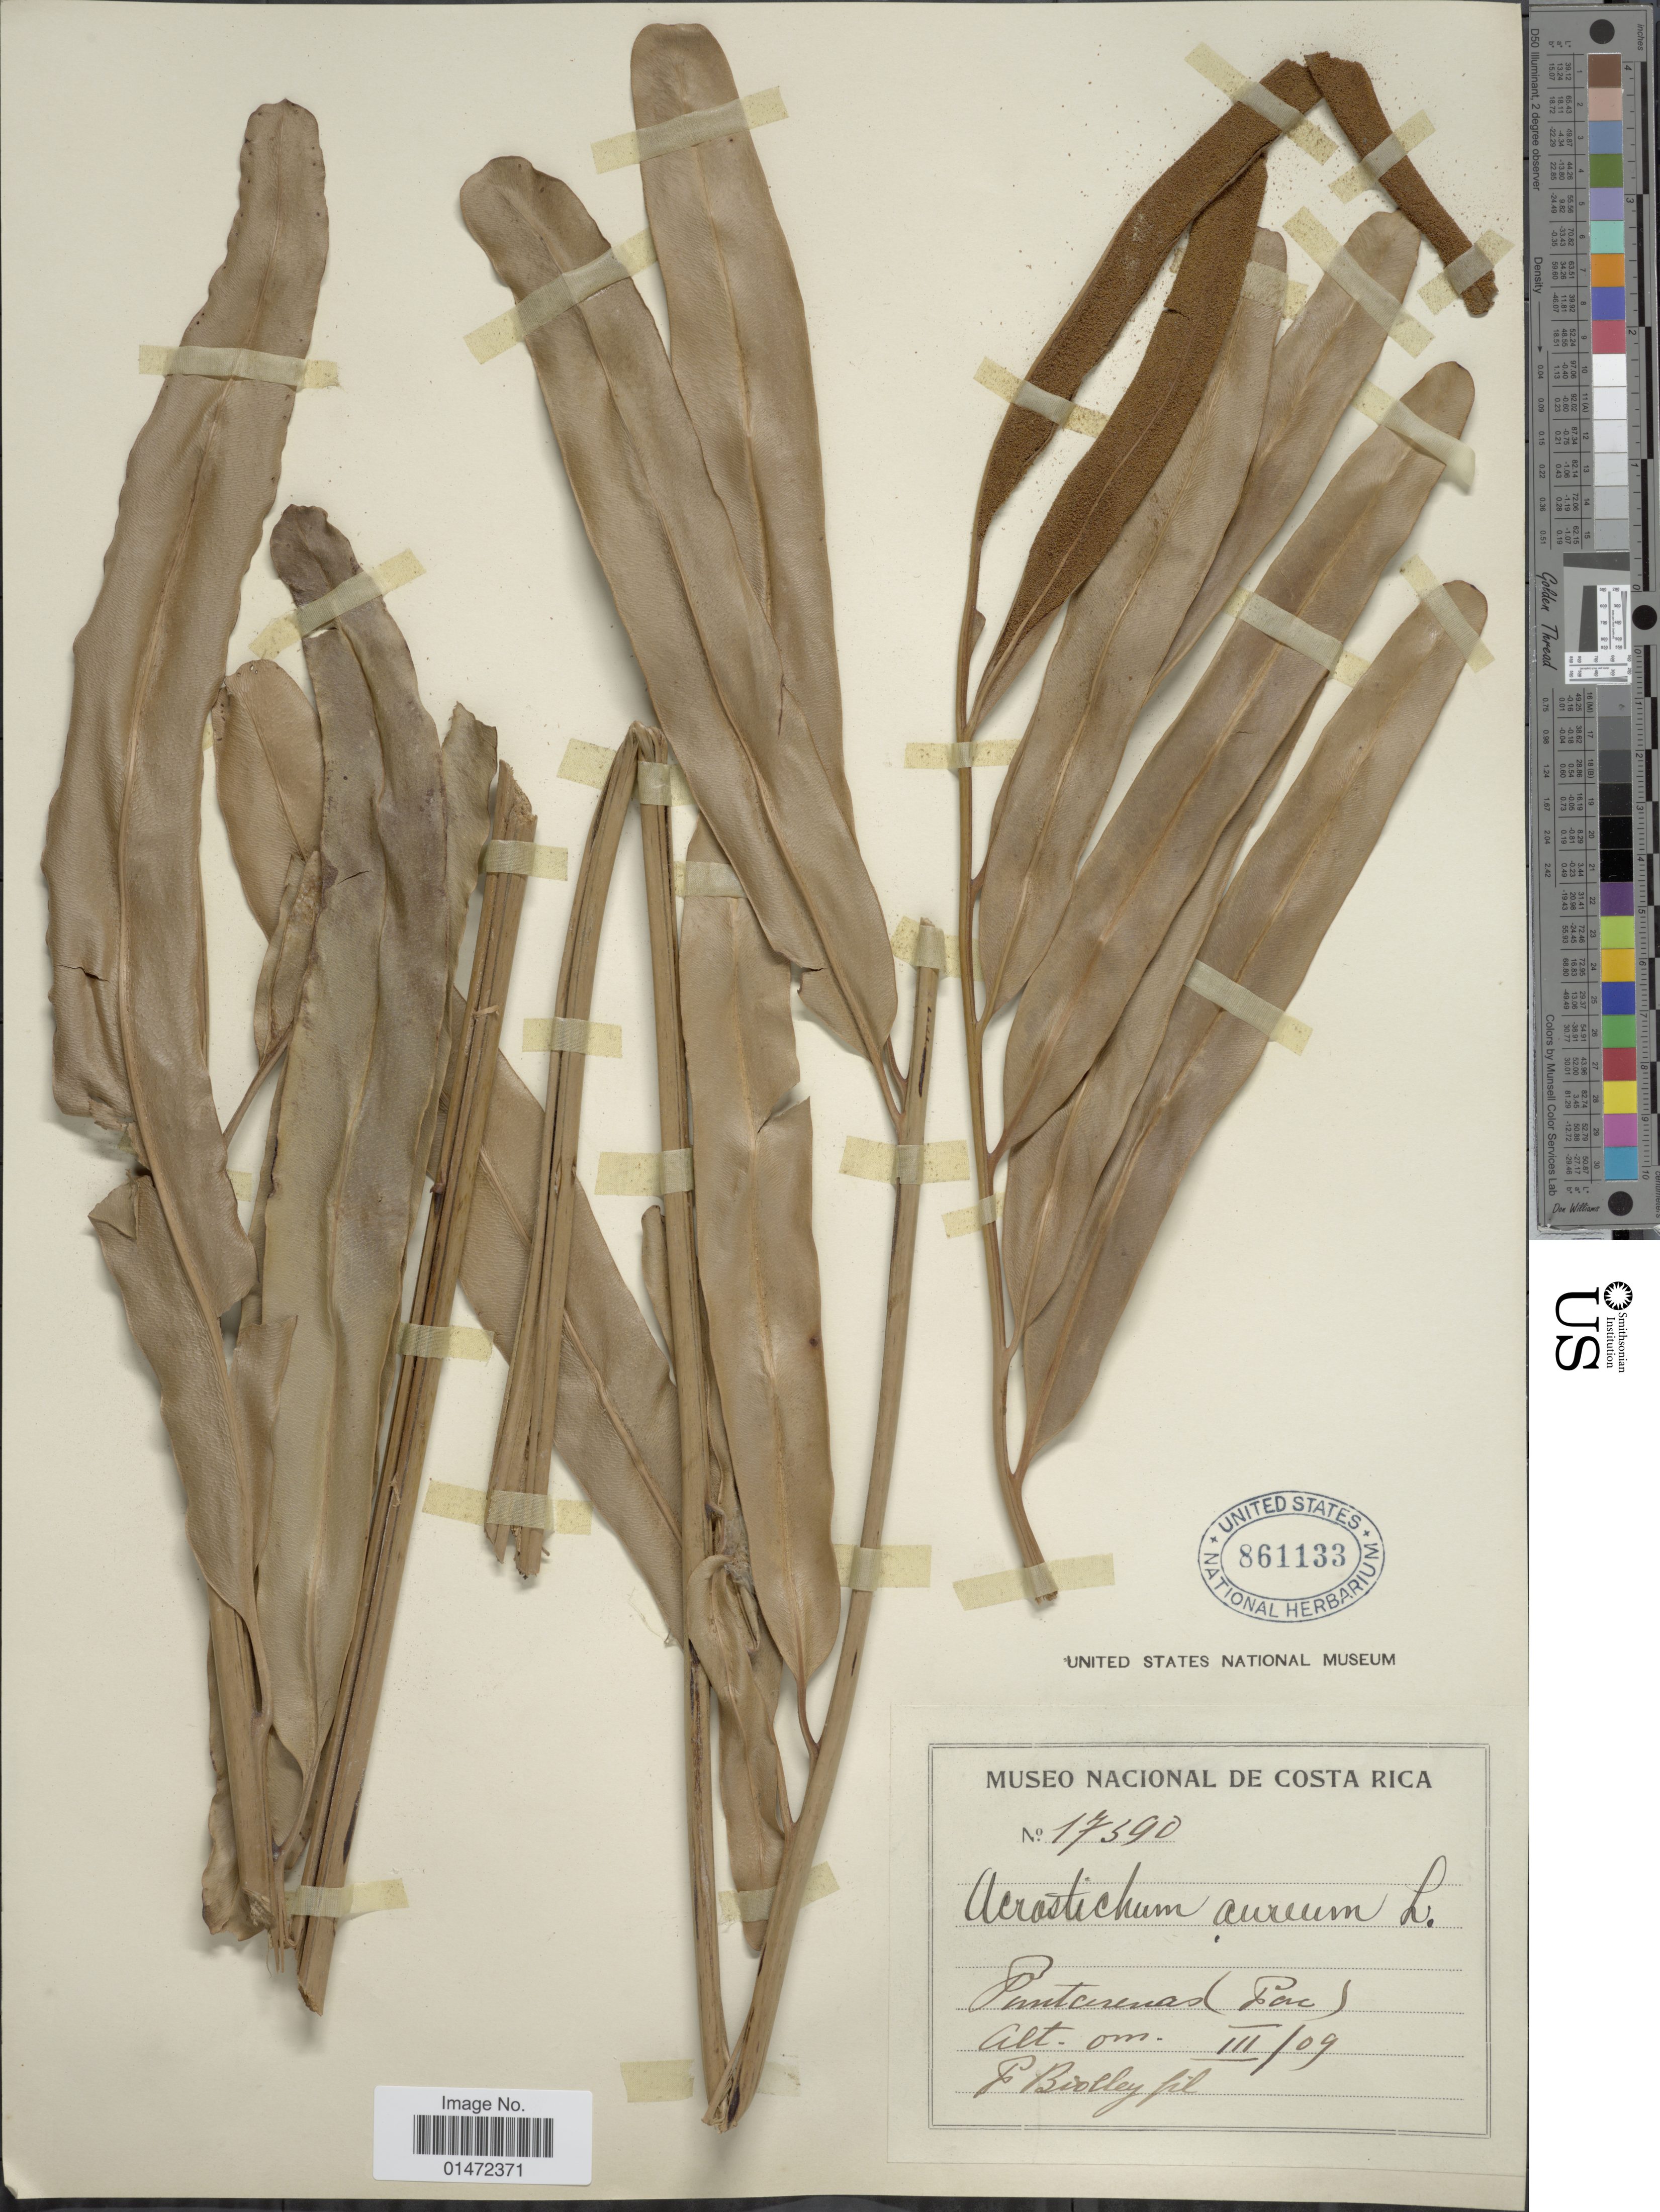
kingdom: Plantae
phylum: Tracheophyta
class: Polypodiopsida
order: Polypodiales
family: Pteridaceae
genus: Acrostichum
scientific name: Acrostichum aureum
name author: L.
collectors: P. Biolley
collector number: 17390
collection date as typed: Transcribed d/m/y: /3/9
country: Costa Rica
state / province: Puntarenas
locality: Puntarenas (Pac)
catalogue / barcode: US 861133